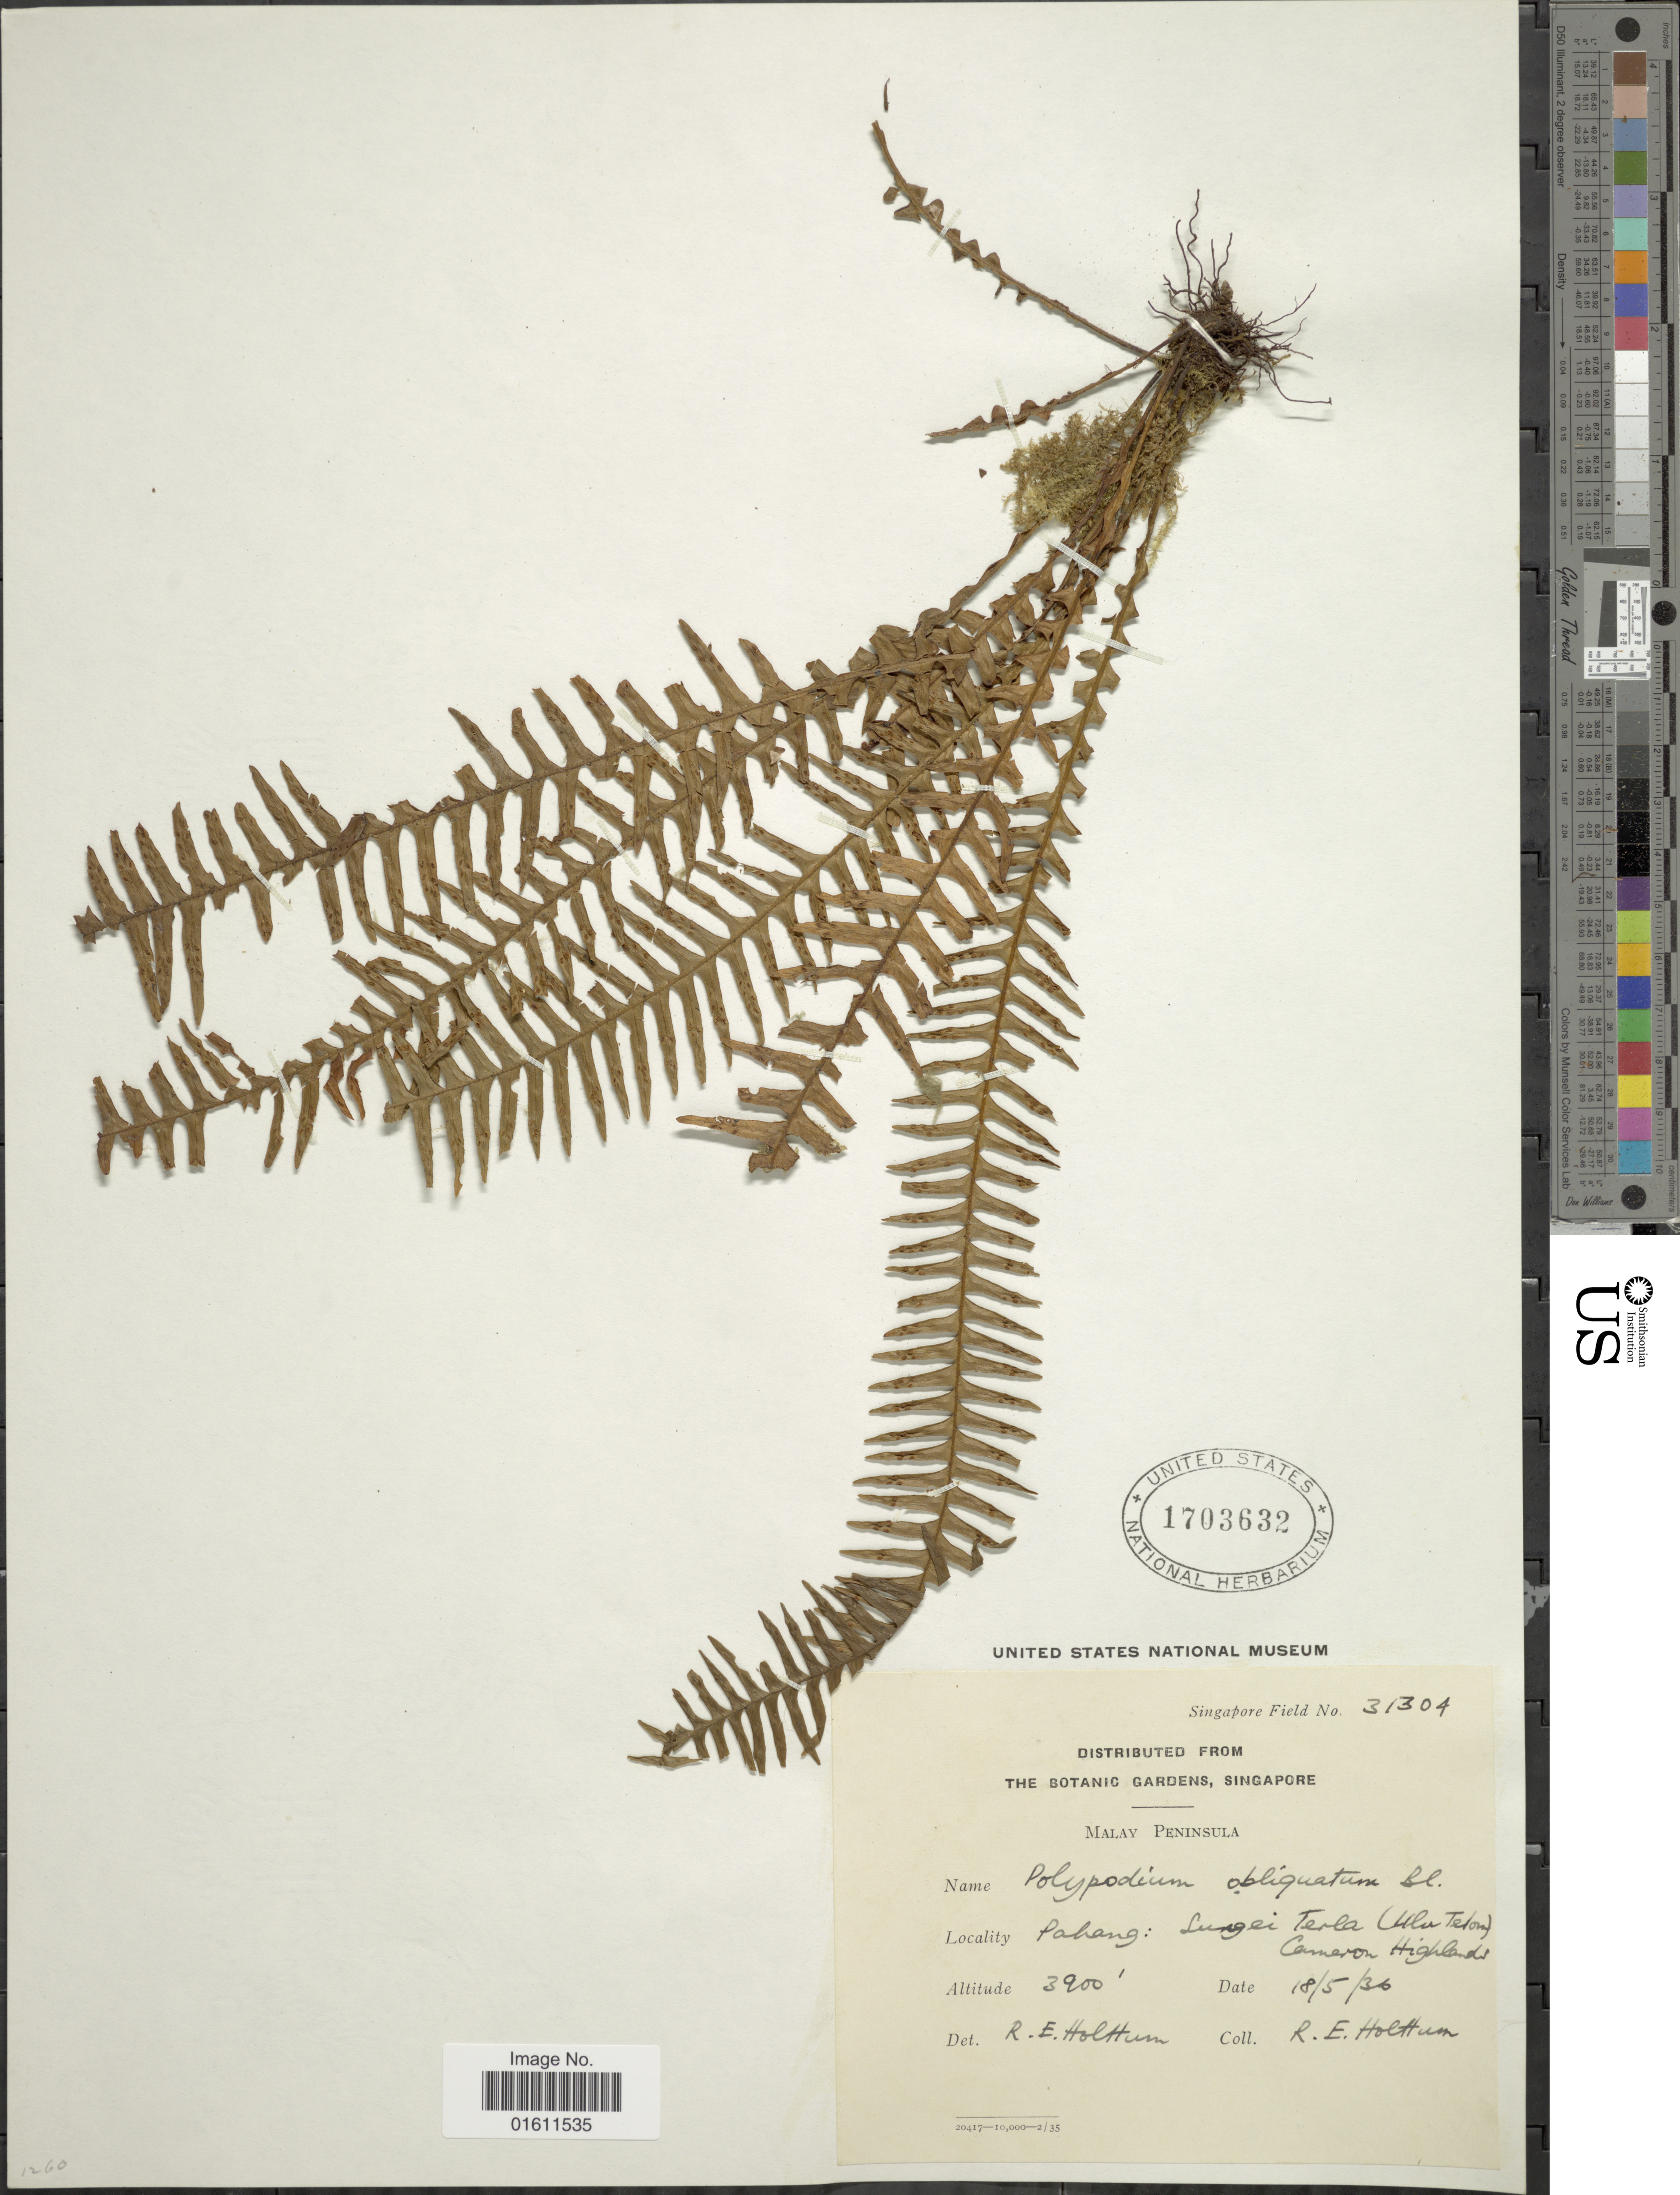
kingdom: Plantae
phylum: Tracheophyta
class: Polypodiopsida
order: Polypodiales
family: Polypodiaceae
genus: Prosaptia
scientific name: Prosaptia obliquata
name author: (Blume) Mett.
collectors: R. E. Holttum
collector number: Singapore field 31304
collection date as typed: Transcribed d/m/y: 18/5/36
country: Malaysia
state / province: Pahang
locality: Lungei Terla (Hlu Teton) Cameron Highlands, Malay Peninsula.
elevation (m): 1189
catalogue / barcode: US 1703632